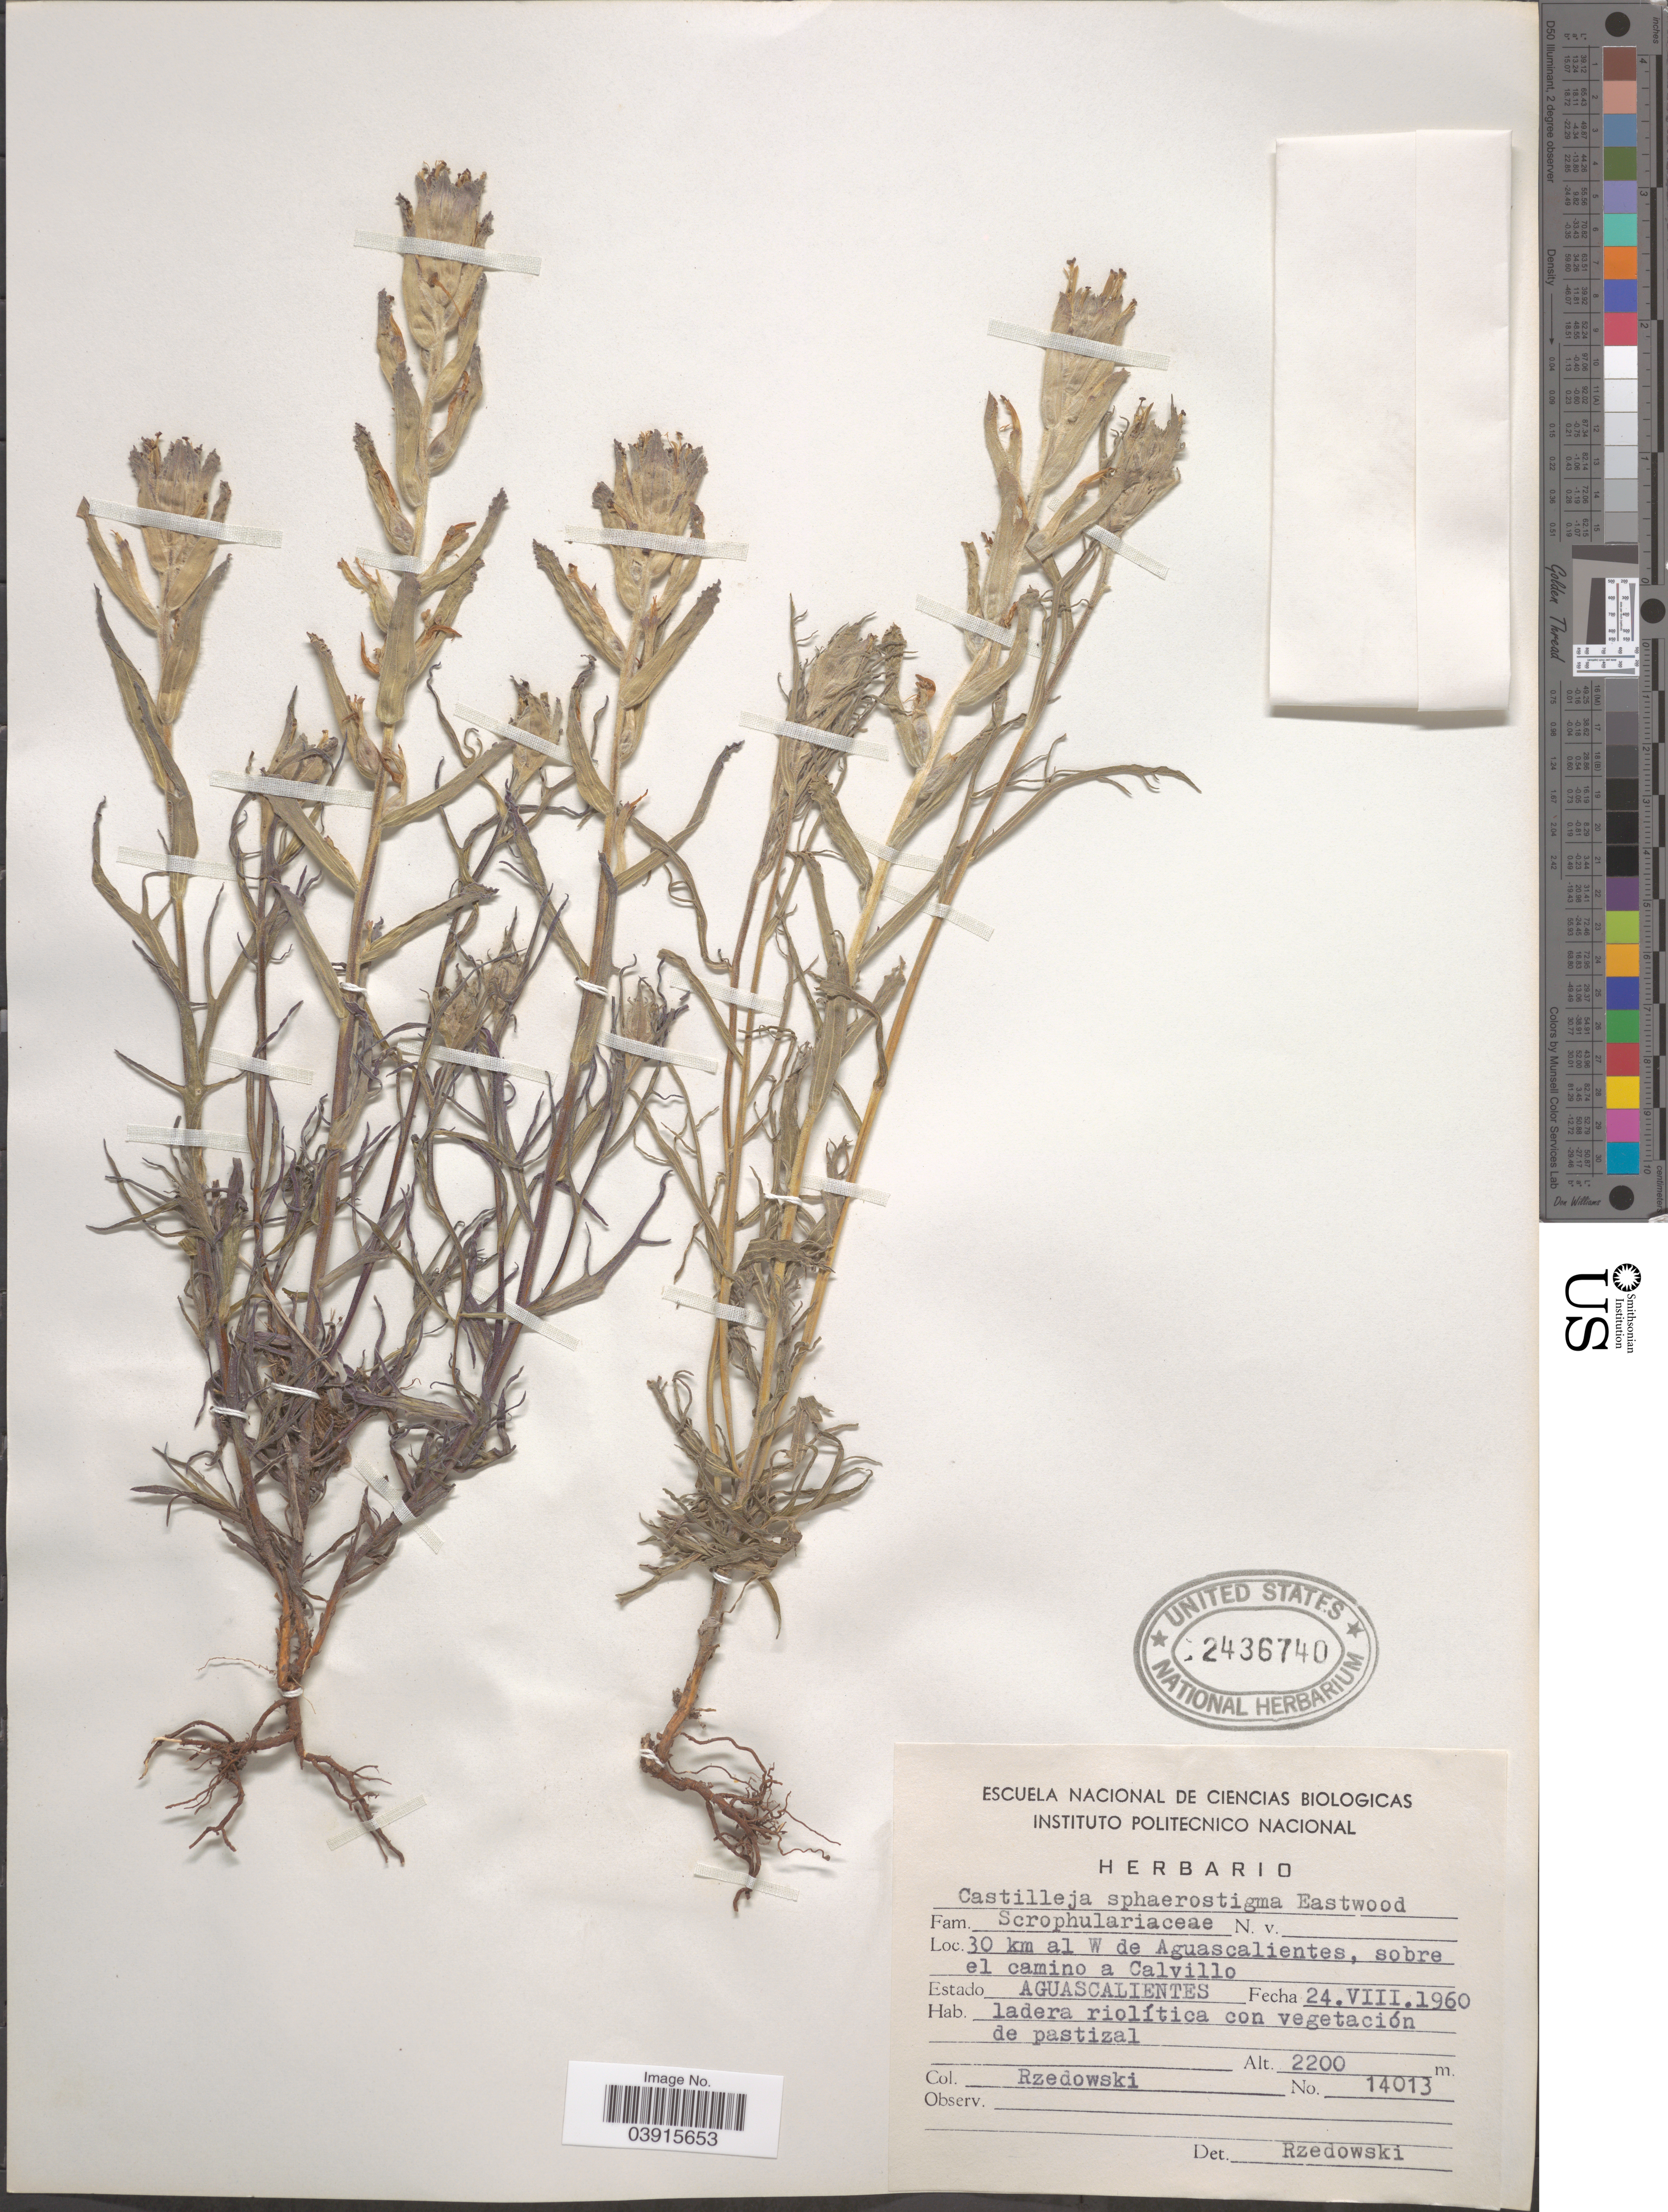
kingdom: Plantae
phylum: Tracheophyta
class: Magnoliopsida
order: Lamiales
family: Orobanchaceae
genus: Castilleja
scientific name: Castilleja sphaerostigma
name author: Eastw.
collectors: Rzedowski, --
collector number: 14013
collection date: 1960-08-24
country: Mexico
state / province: Aguascalientes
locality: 30 km al W de Aguascalientes, sobre el camino a Calvillo.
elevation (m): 2200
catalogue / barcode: US 2436740